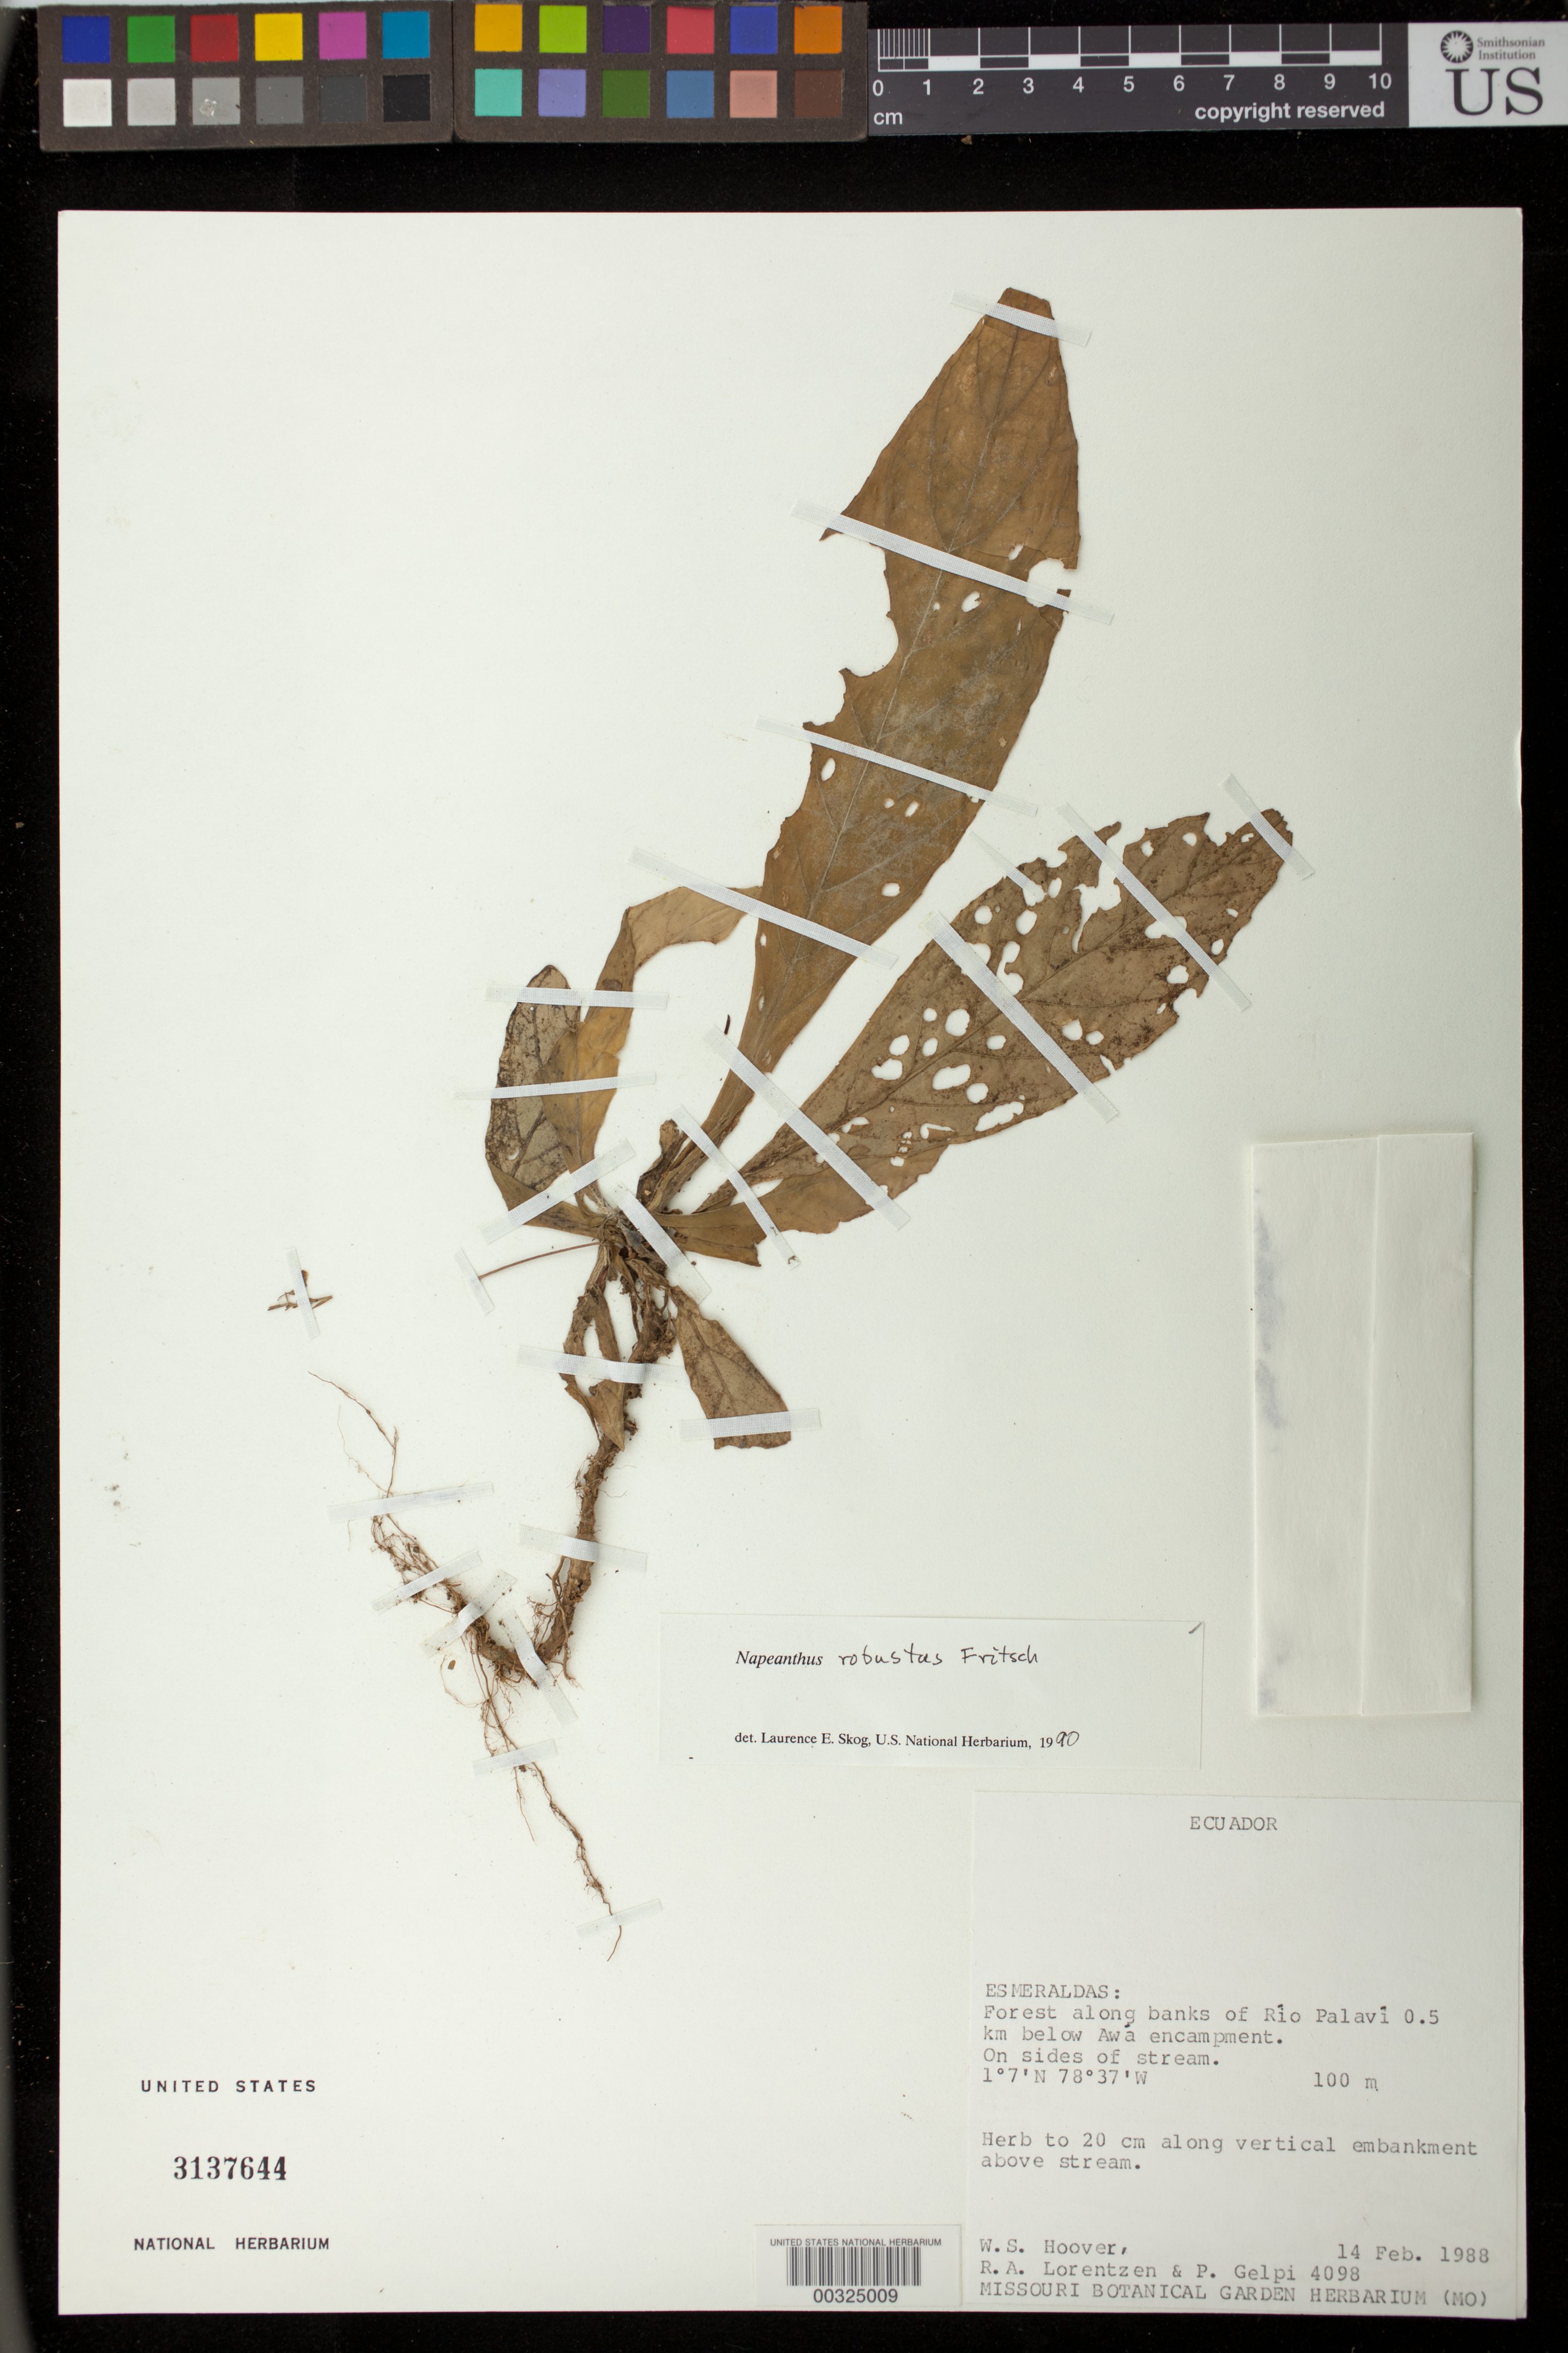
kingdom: Plantae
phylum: Tracheophyta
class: Magnoliopsida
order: Lamiales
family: Gesneriaceae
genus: Napeanthus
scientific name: Napeanthus robustus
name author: Fritsch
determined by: Skog, Laurence E.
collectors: W. S. Hoover, R. Lorentzen & P. Gelpi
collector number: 4098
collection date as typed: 14 Feb 1988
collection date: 1988-02-14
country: Ecuador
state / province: Esmeraldas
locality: Rio Palavi 0.5 km below Awa encampment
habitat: Forest along banks of river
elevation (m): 100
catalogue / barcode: US 3137644